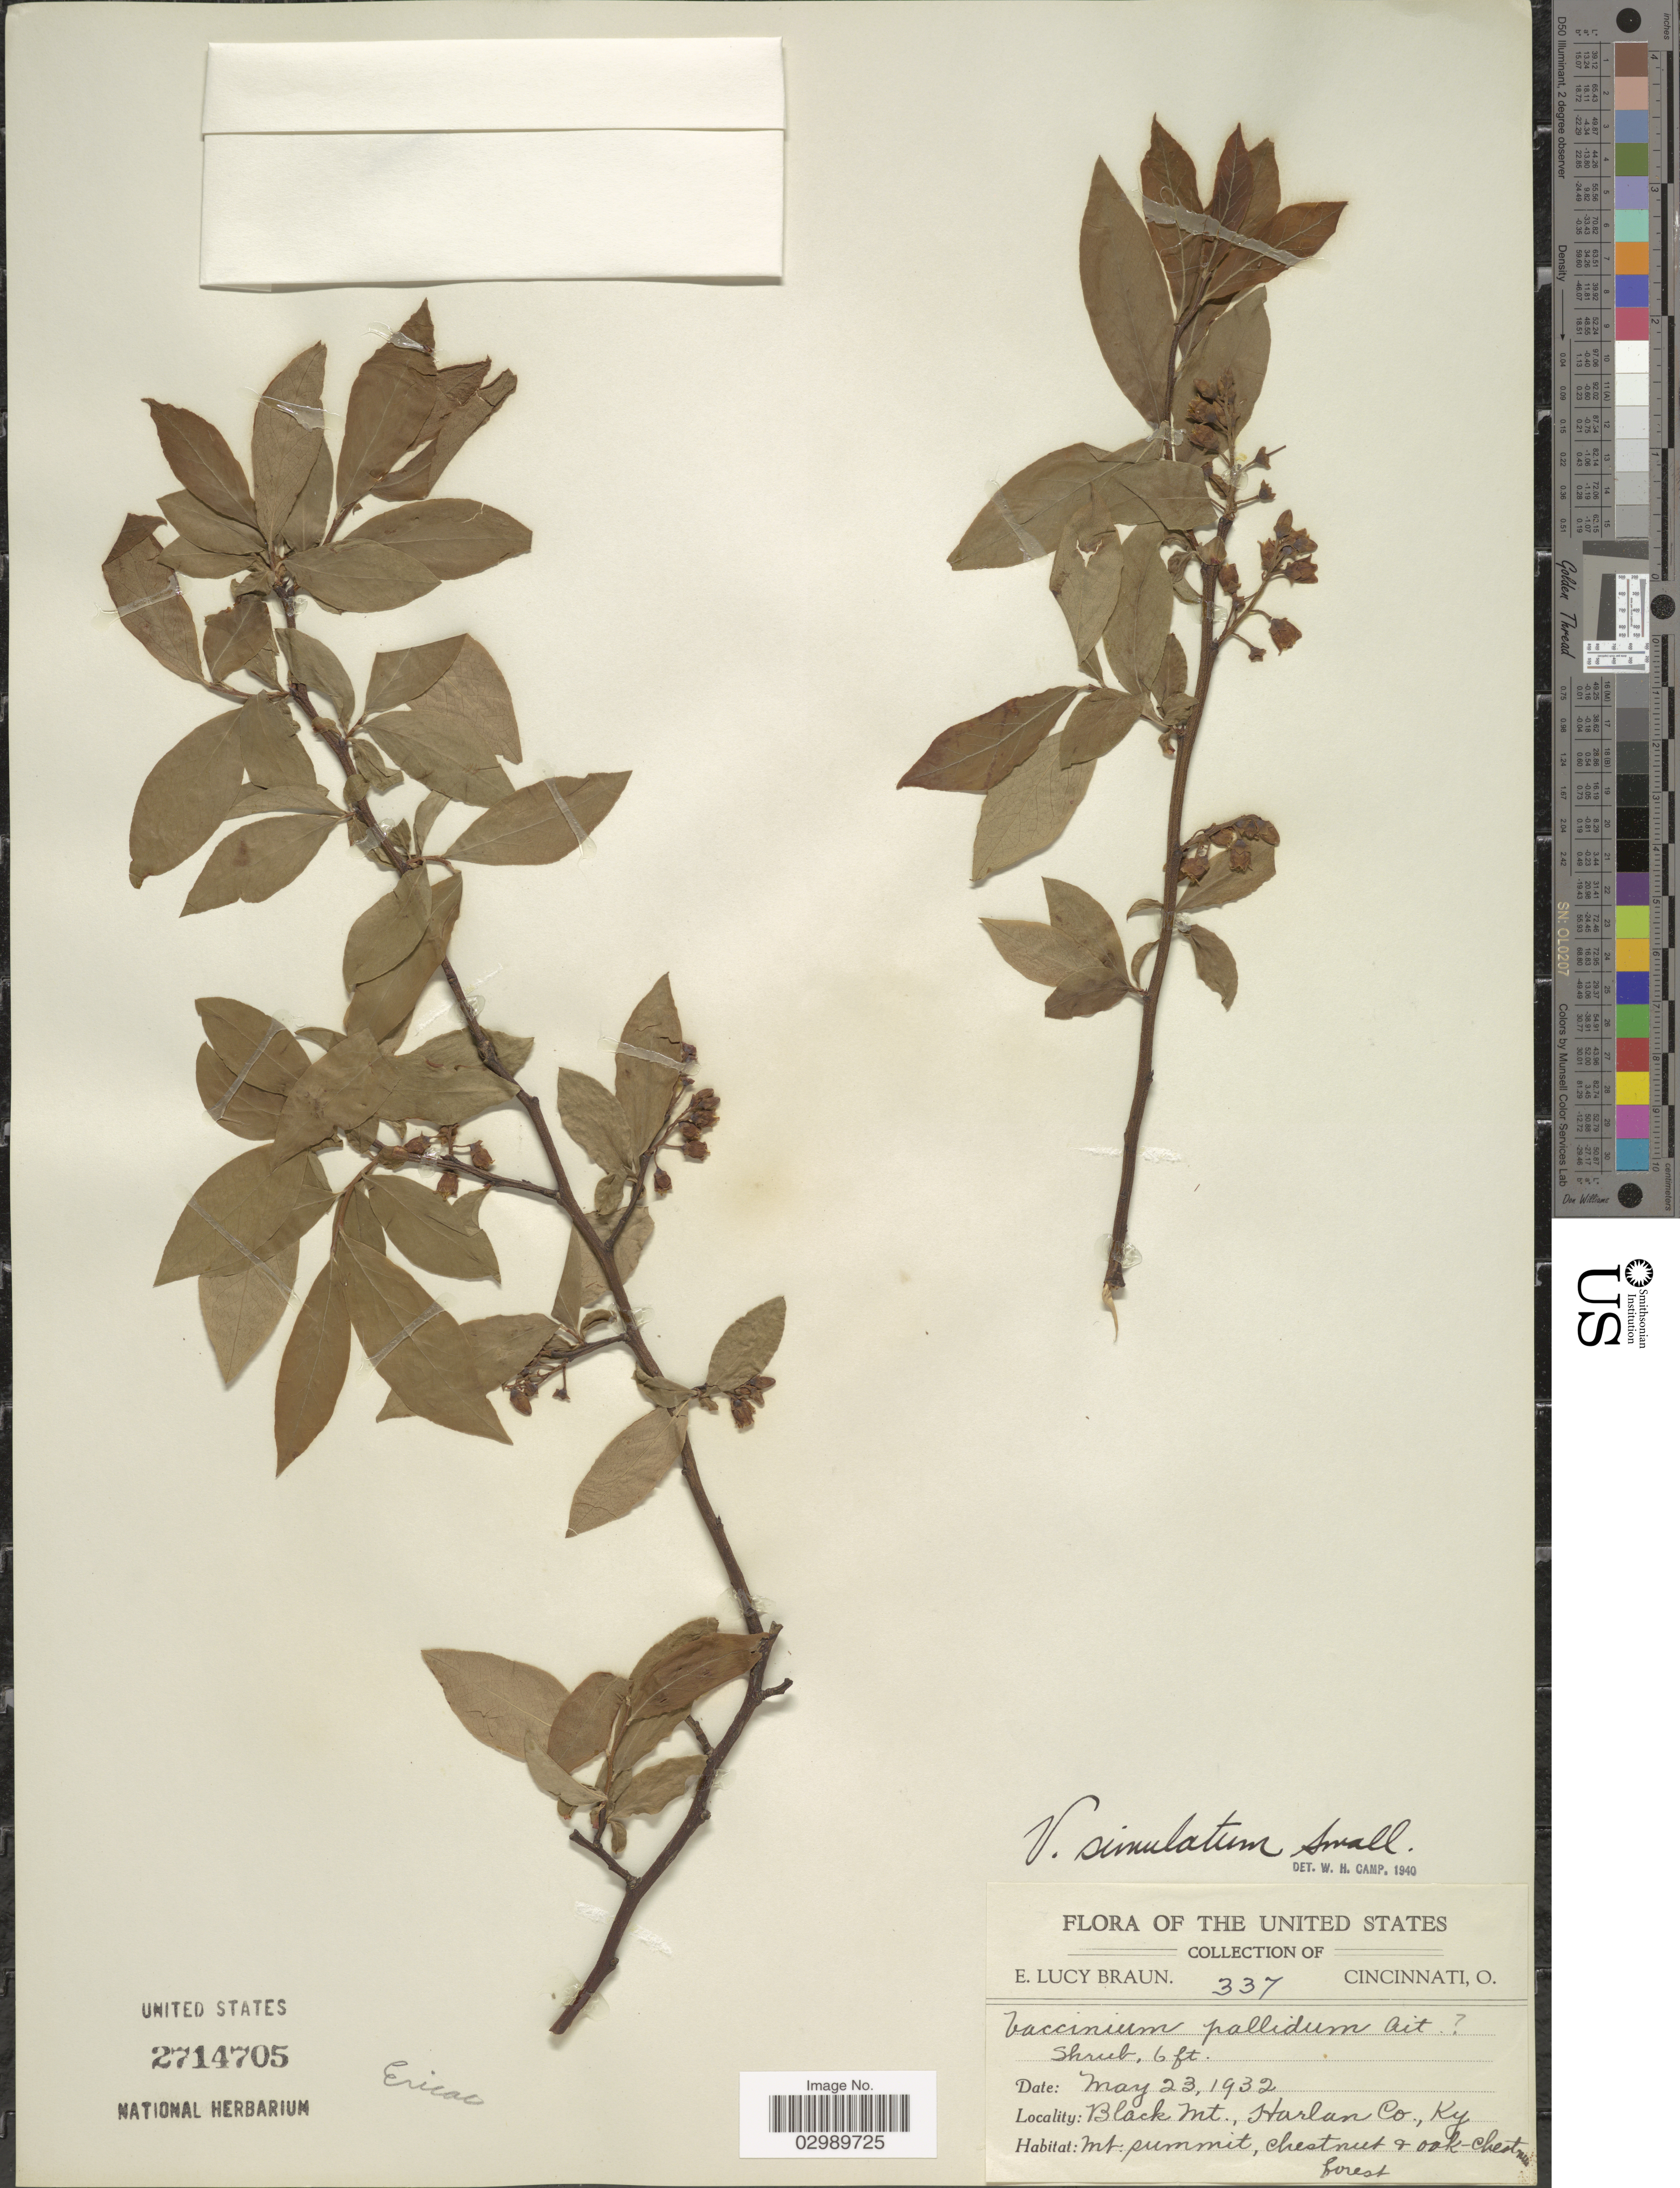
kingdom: Plantae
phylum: Tracheophyta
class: Magnoliopsida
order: Ericales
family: Ericaceae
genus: Vaccinium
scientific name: Vaccinium simulatum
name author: Small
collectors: E. L. Braun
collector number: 337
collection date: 1932-05-23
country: United States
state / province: Kentucky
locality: Black Mt., Harlan Co., Ky.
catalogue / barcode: US 2714705